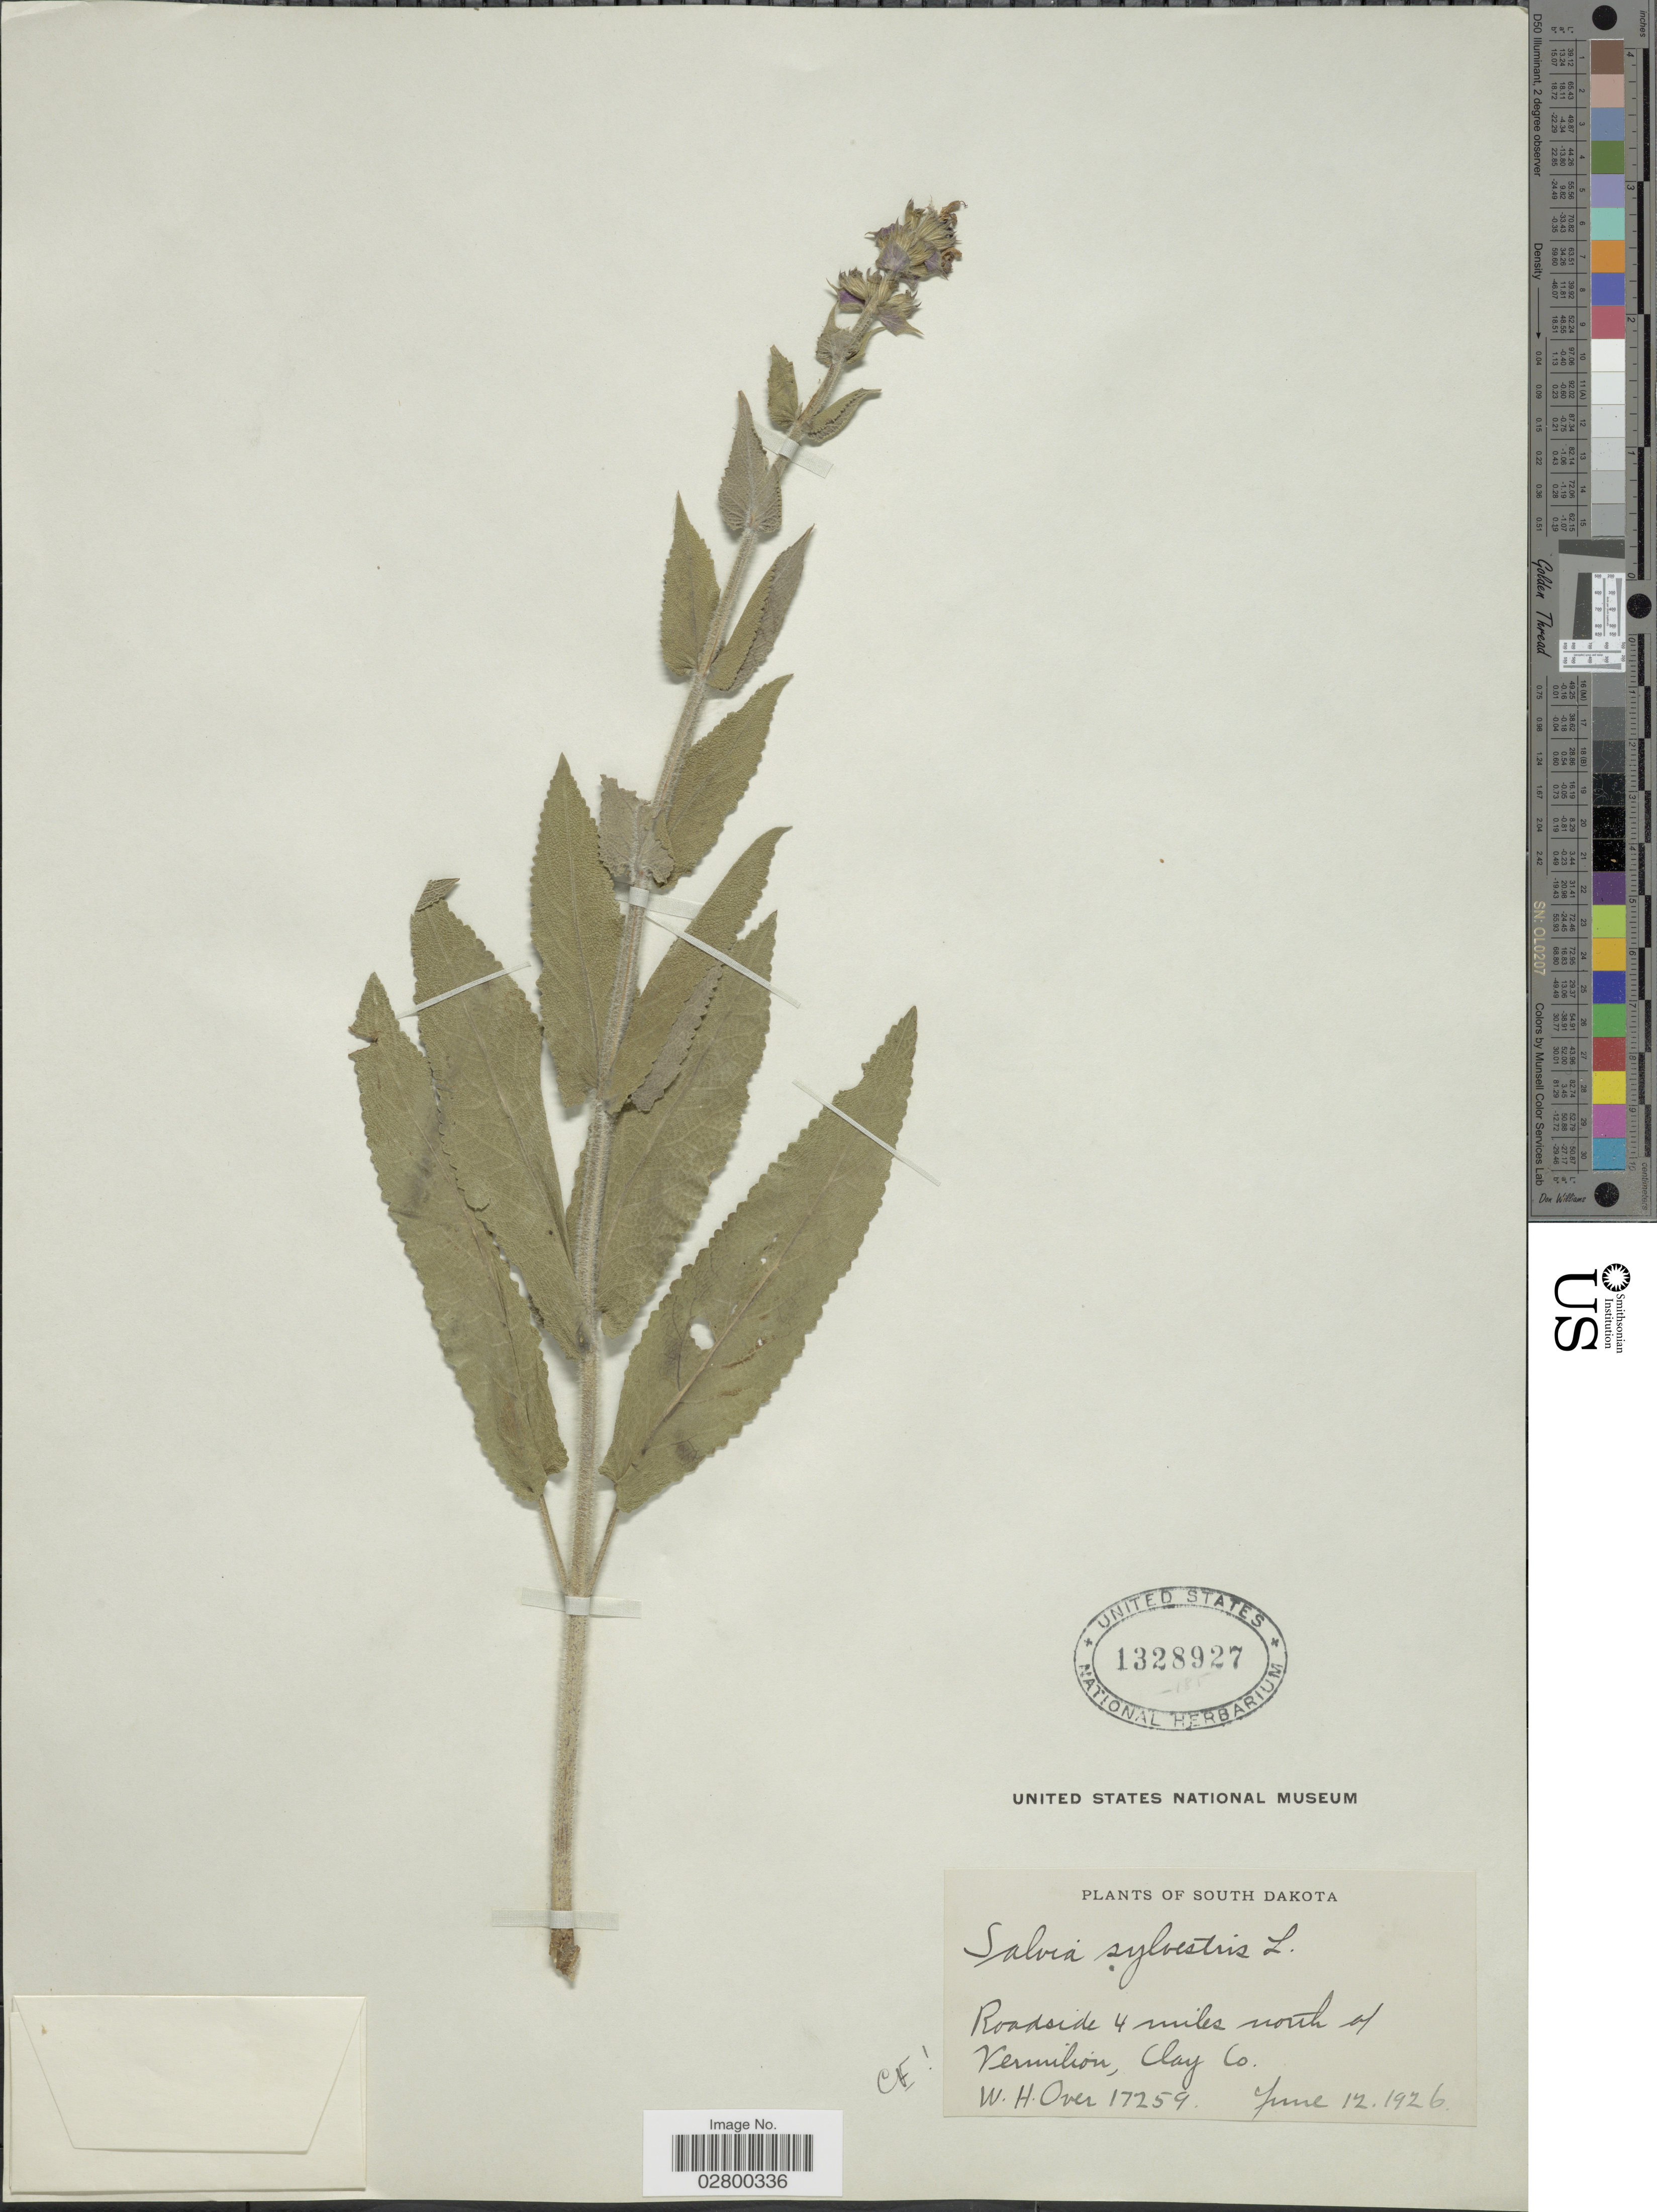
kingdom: Plantae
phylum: Tracheophyta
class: Magnoliopsida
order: Lamiales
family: Lamiaceae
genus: Salvia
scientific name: Salvia sylvestris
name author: L.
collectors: W. Over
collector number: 17259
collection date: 1926-06-12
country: United States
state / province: South Dakota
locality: Roadside 4 miles north of Vermilion, Clay Co.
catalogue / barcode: US 1328927